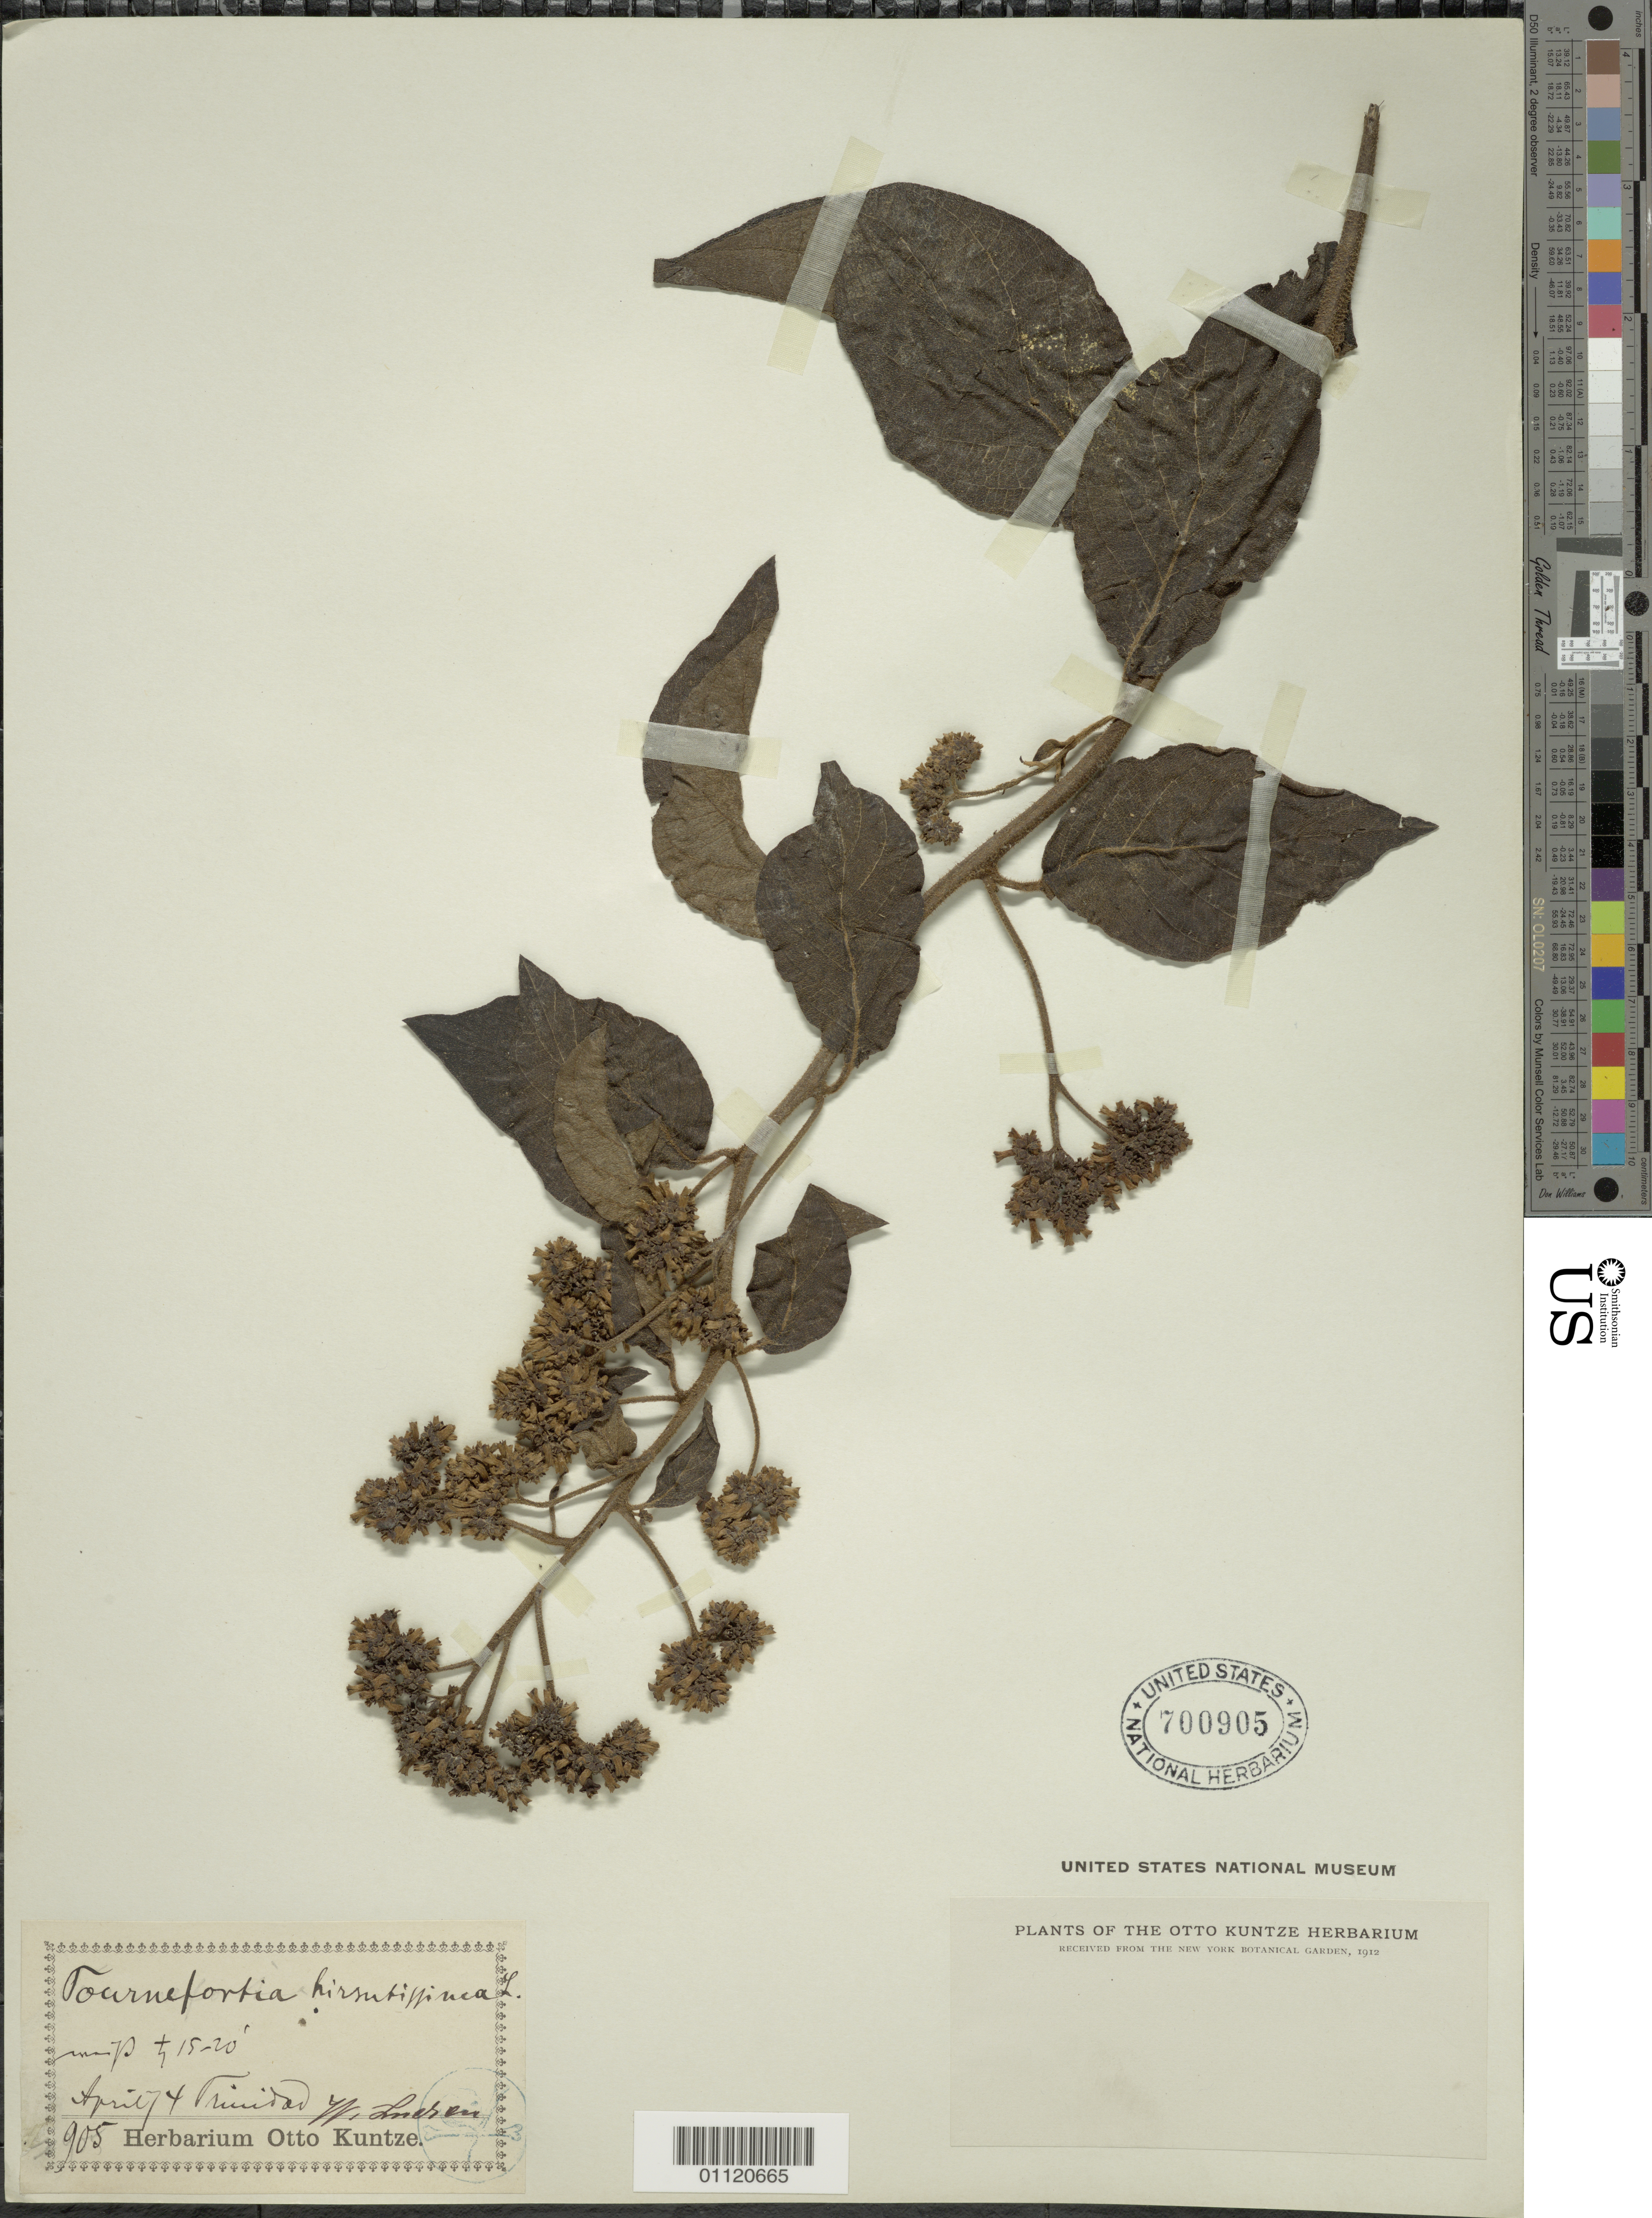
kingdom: Plantae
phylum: Tracheophyta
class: Magnoliopsida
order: Boraginales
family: Heliotropiaceae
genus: Tournefortia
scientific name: Tournefortia hirsutissima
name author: L.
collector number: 905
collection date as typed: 01 Apr 1874 to 30 Apr 1874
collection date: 1874-04-01/1874-04-30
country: Trinidad and Tobago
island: Trinidad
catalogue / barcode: US 700905